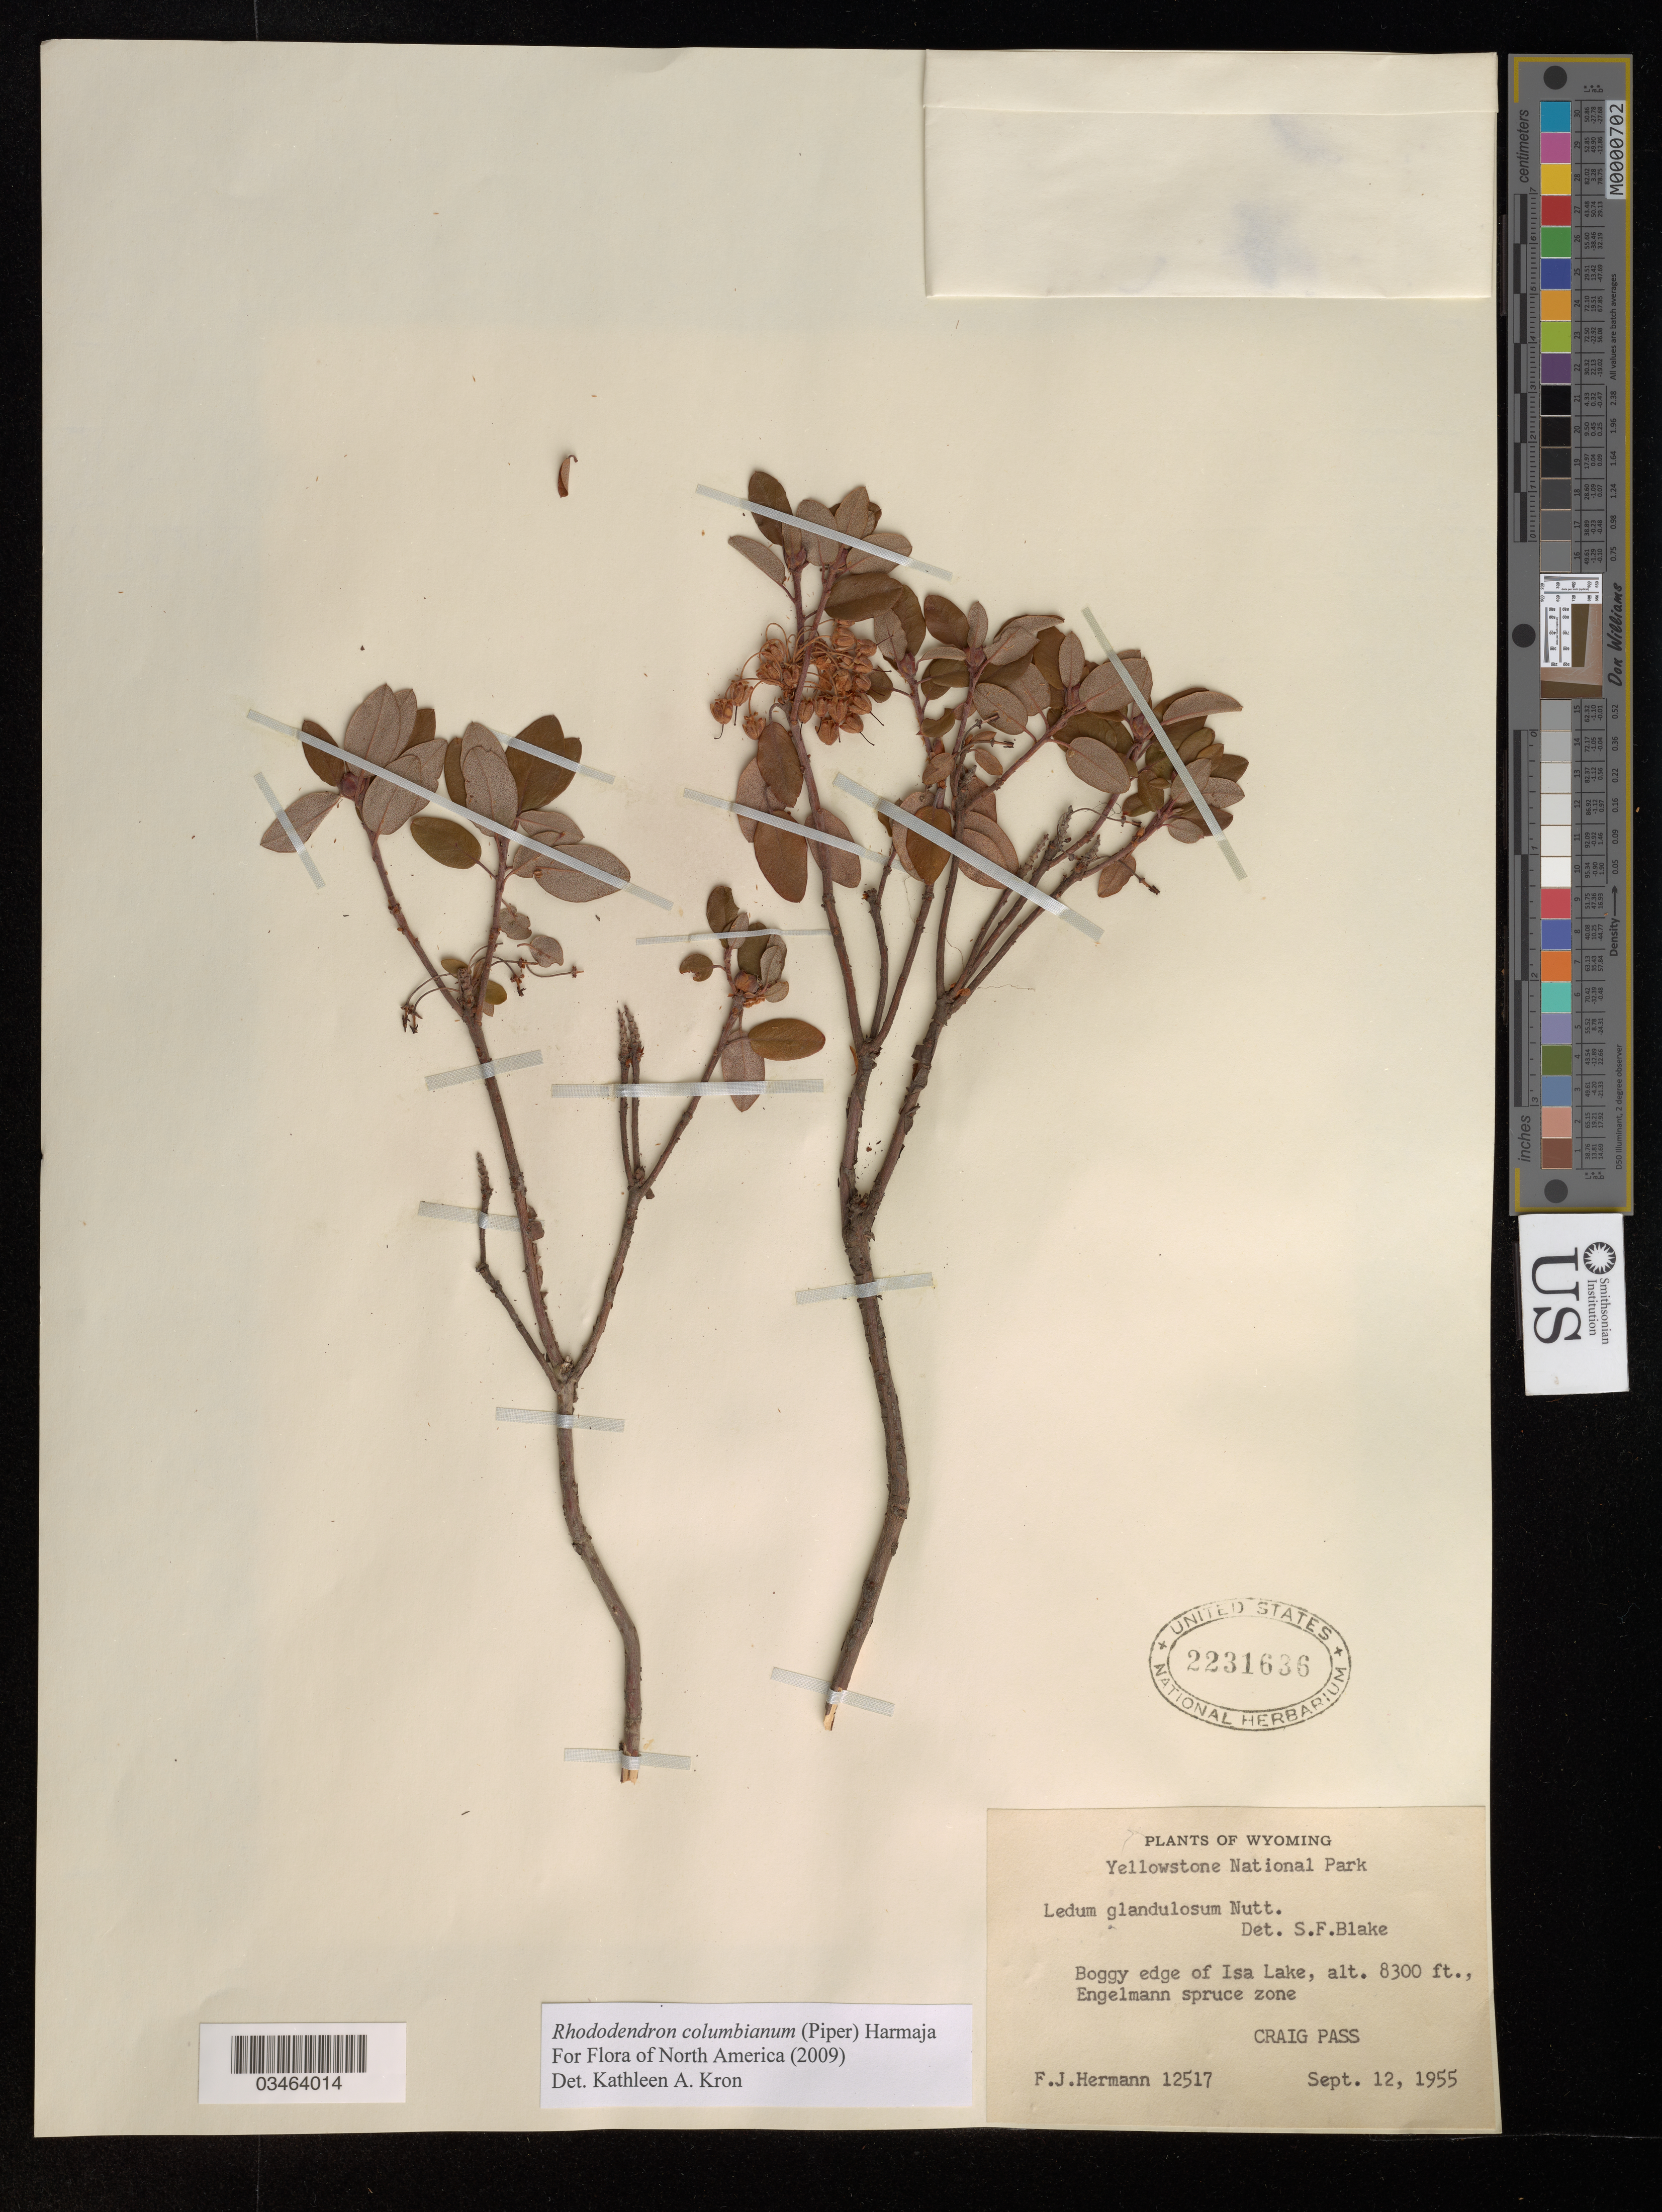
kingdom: Plantae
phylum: Tracheophyta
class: Magnoliopsida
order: Ericales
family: Ericaceae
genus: Rhododendron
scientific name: Rhododendron columbianum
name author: (Piper) Harmaja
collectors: F. J. Hermann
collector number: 12517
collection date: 1955-09-12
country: United States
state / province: Wyoming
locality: Yellowstone National Park. Boggy edge of Isa Lake, Engelmann spruce zone. Craig Pass.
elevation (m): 2530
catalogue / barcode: US 2231636